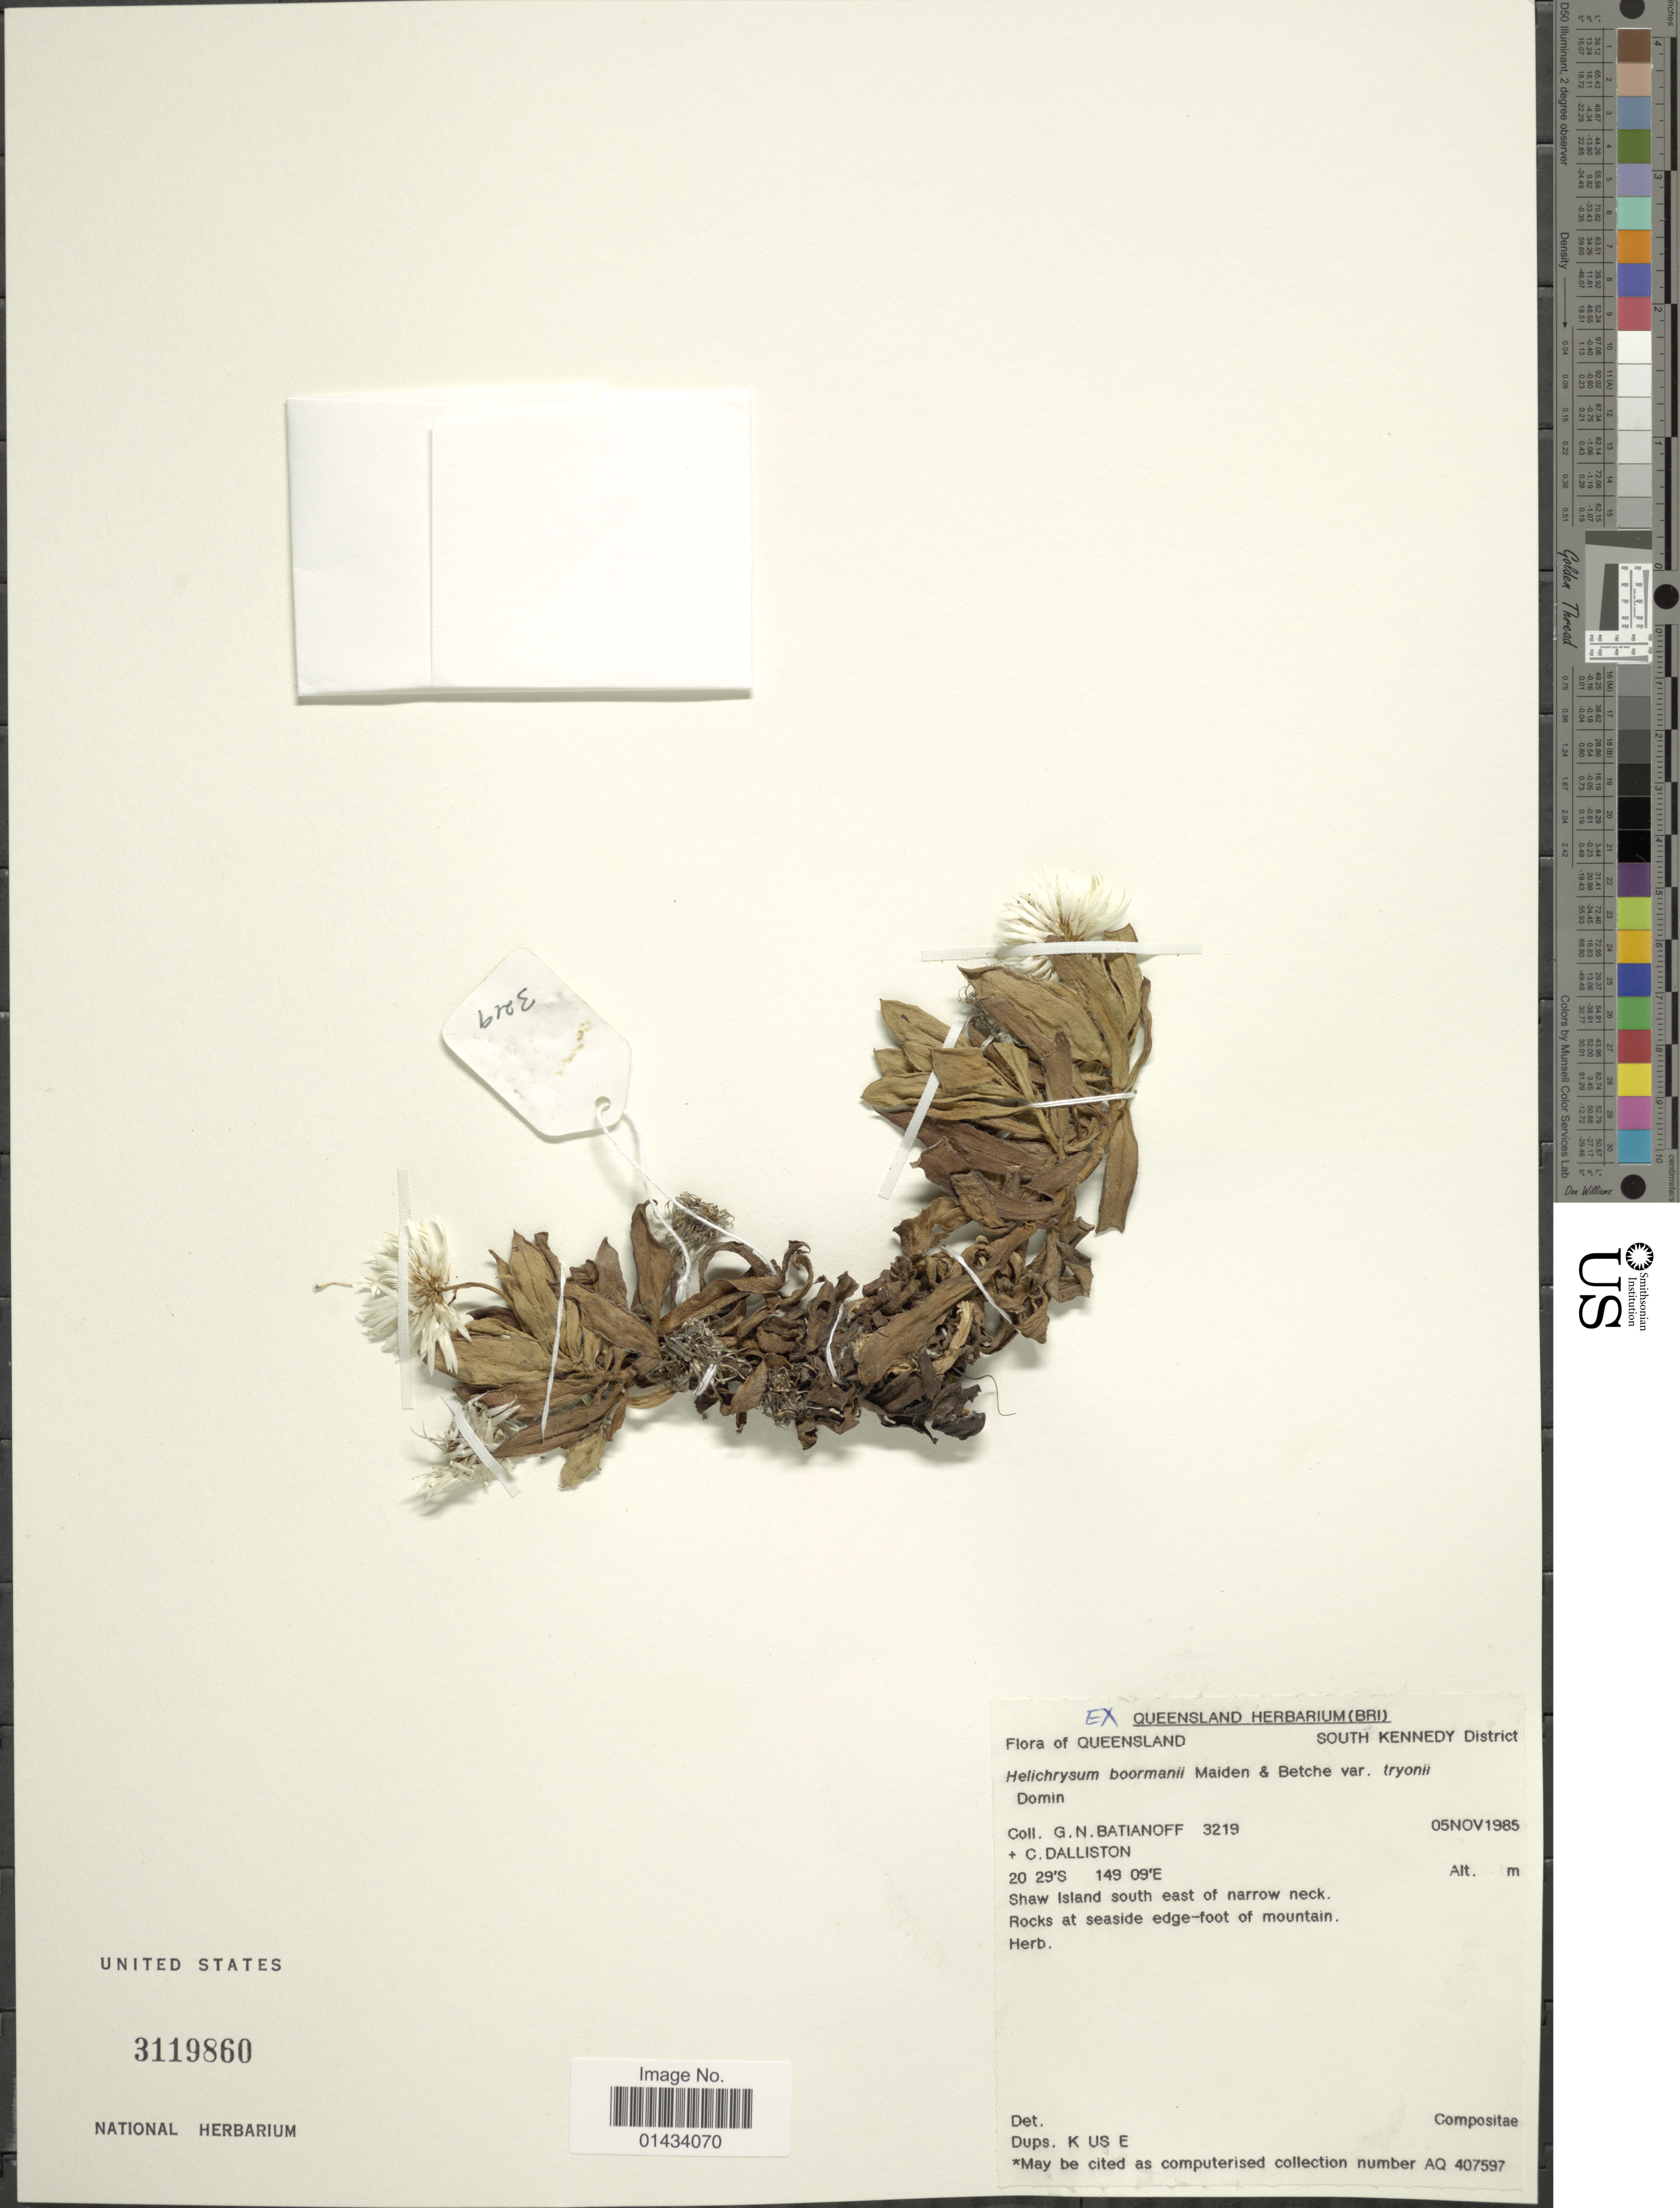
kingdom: Plantae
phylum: Tracheophyta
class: Magnoliopsida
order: Asterales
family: Asteraceae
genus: Coronidium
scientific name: Coronidium boormanii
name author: (Maiden & Betche) Paul G. Wilson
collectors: G. Batianoff & C. Dalliston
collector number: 3219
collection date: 1985-11-05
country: Australia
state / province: Queensland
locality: Shaw Island south east of narrow neck, rocks at seaside edge-foot of mountain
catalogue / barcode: US 3119860